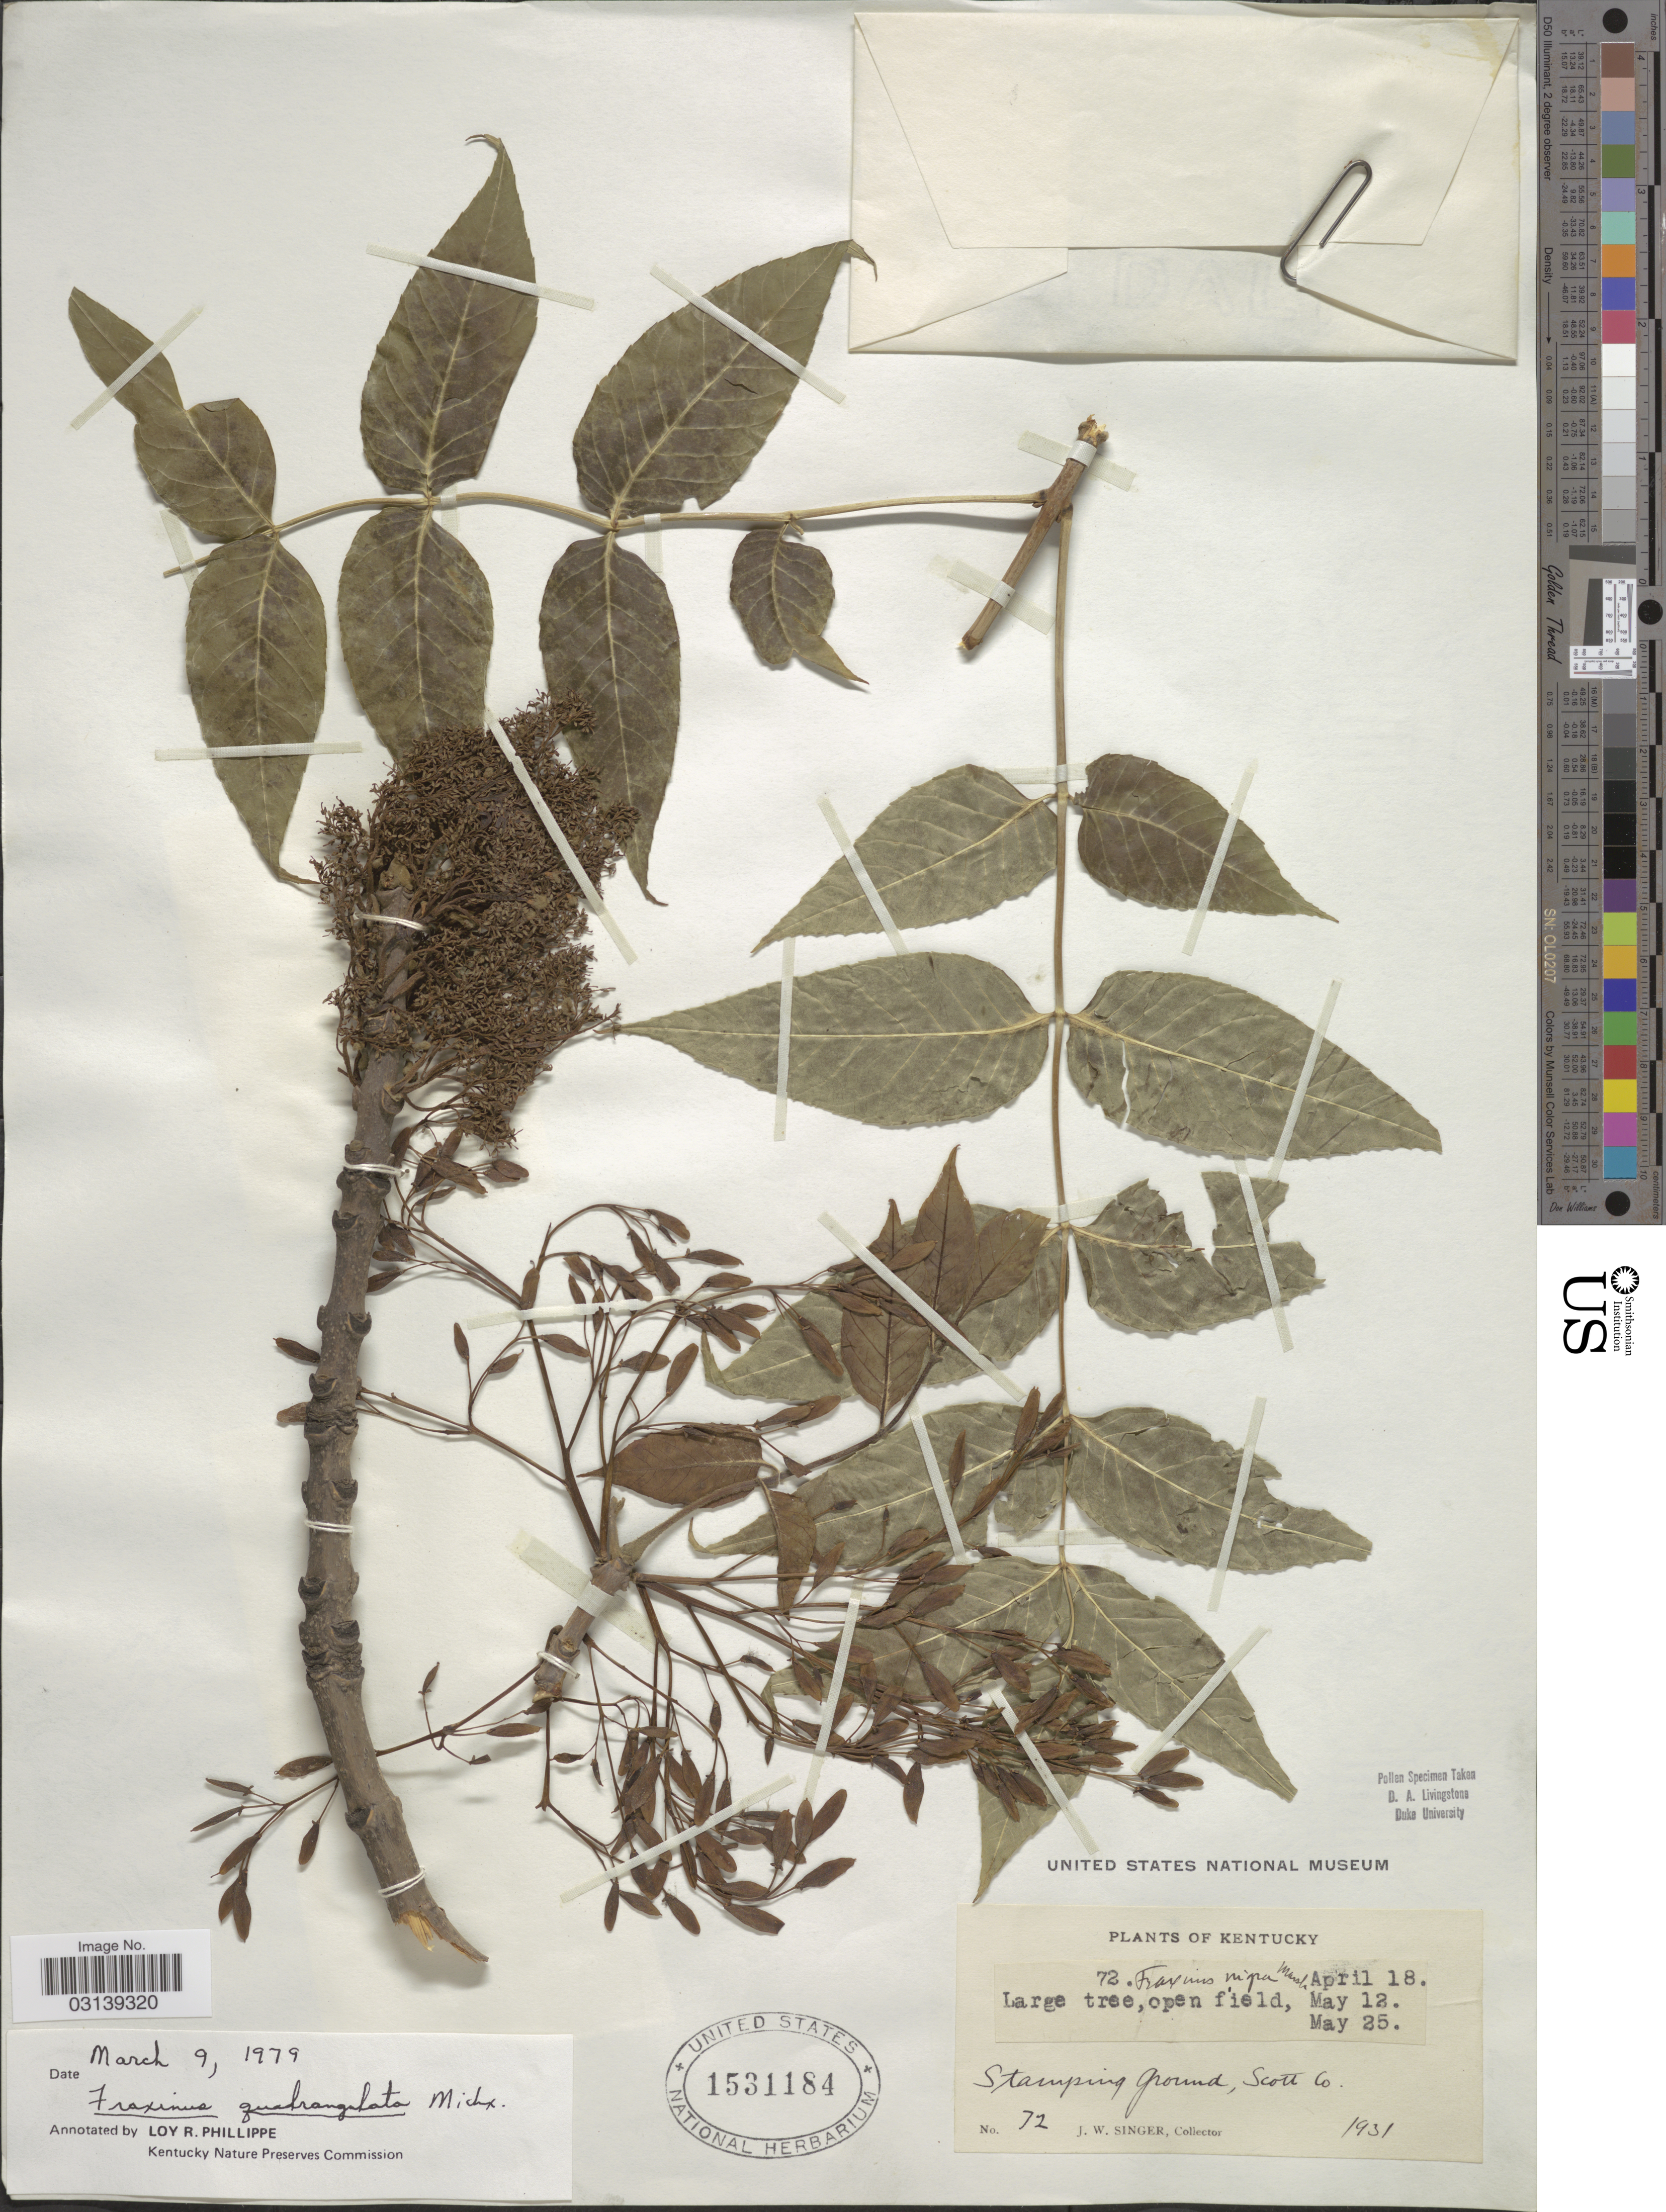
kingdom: Plantae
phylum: Tracheophyta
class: Magnoliopsida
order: Lamiales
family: Oleaceae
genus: Fraxinus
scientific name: Fraxinus quadrangulata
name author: Michx.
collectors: J. EW. Singer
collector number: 72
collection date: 1931-04-18/1931-05-25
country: United States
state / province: Kentucky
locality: Stamping Ground, Scott Co.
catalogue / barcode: US 1531184